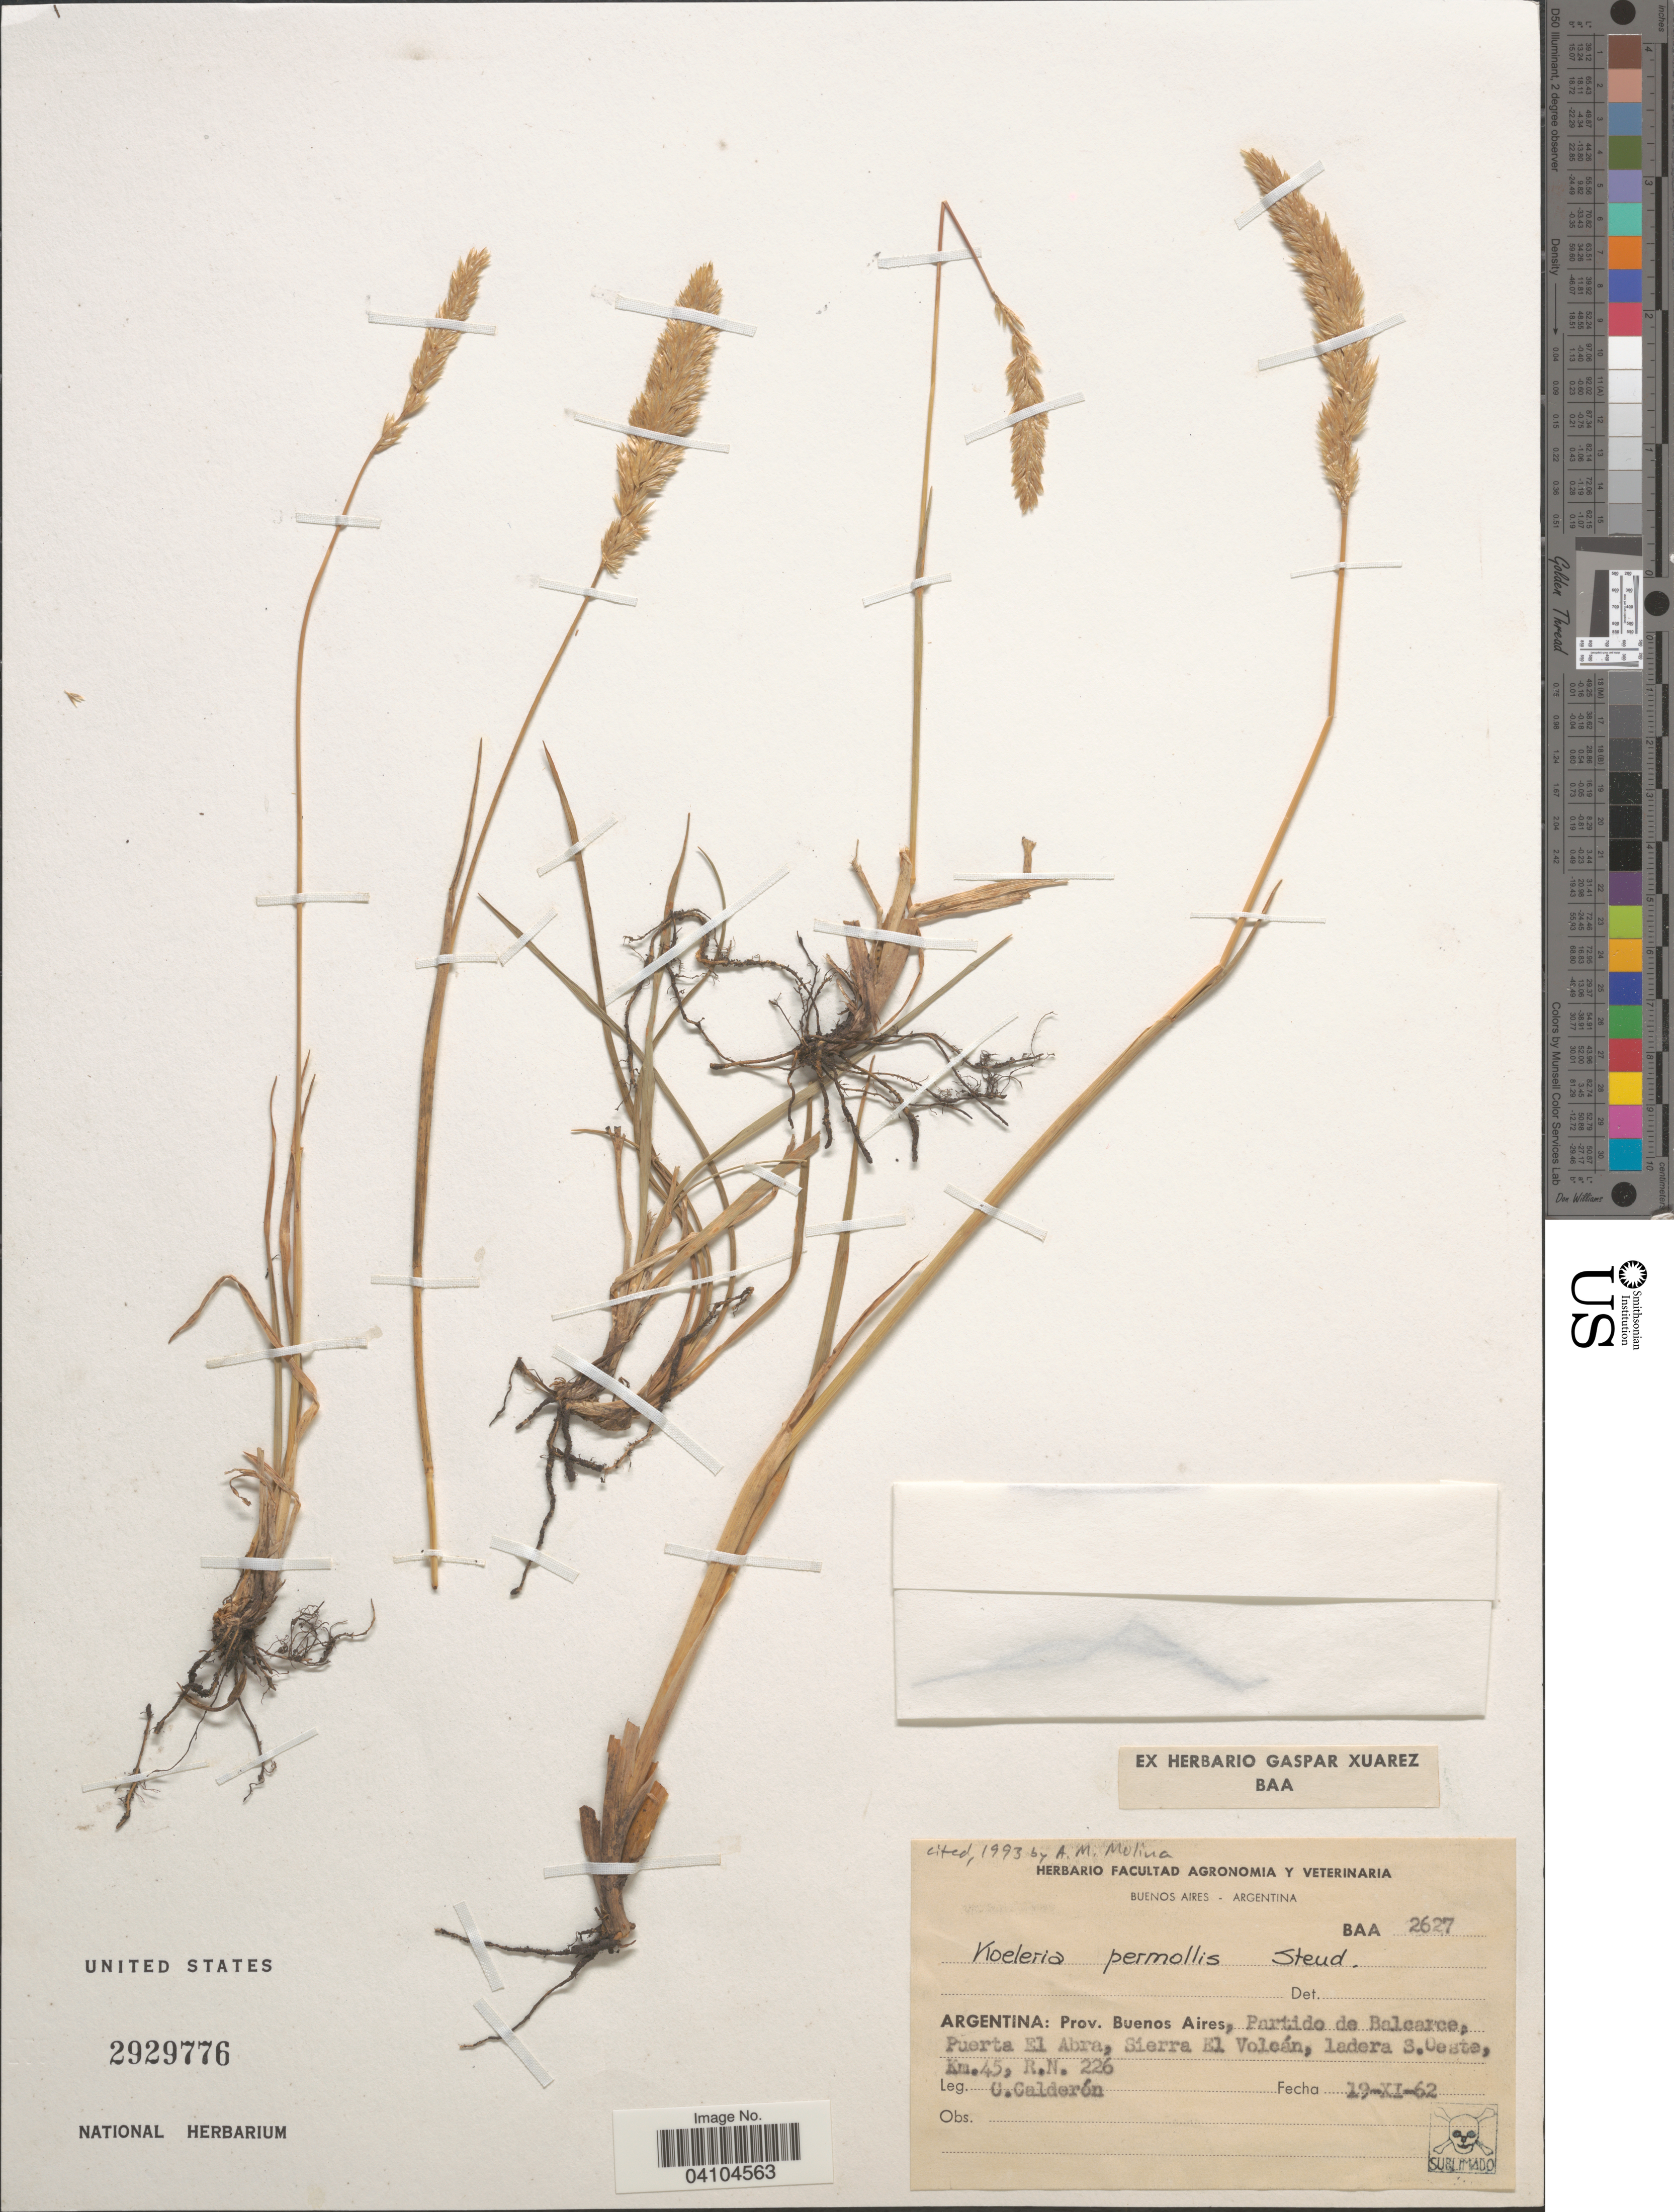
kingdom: Plantae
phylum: Tracheophyta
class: Liliopsida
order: Poales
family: Poaceae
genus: Koeleria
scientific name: Koeleria permollis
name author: Nees ex Steud.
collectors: C. Calderon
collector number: BAA2627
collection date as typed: Transcribed d/m/y: 19/11/62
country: Argentina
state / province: Buenos Aires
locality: Partido de Balcarce, Puerta El Abra, Sierra El Volcán, ladera S. Oeste, Km. 45, R.N. 226.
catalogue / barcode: US 2929776